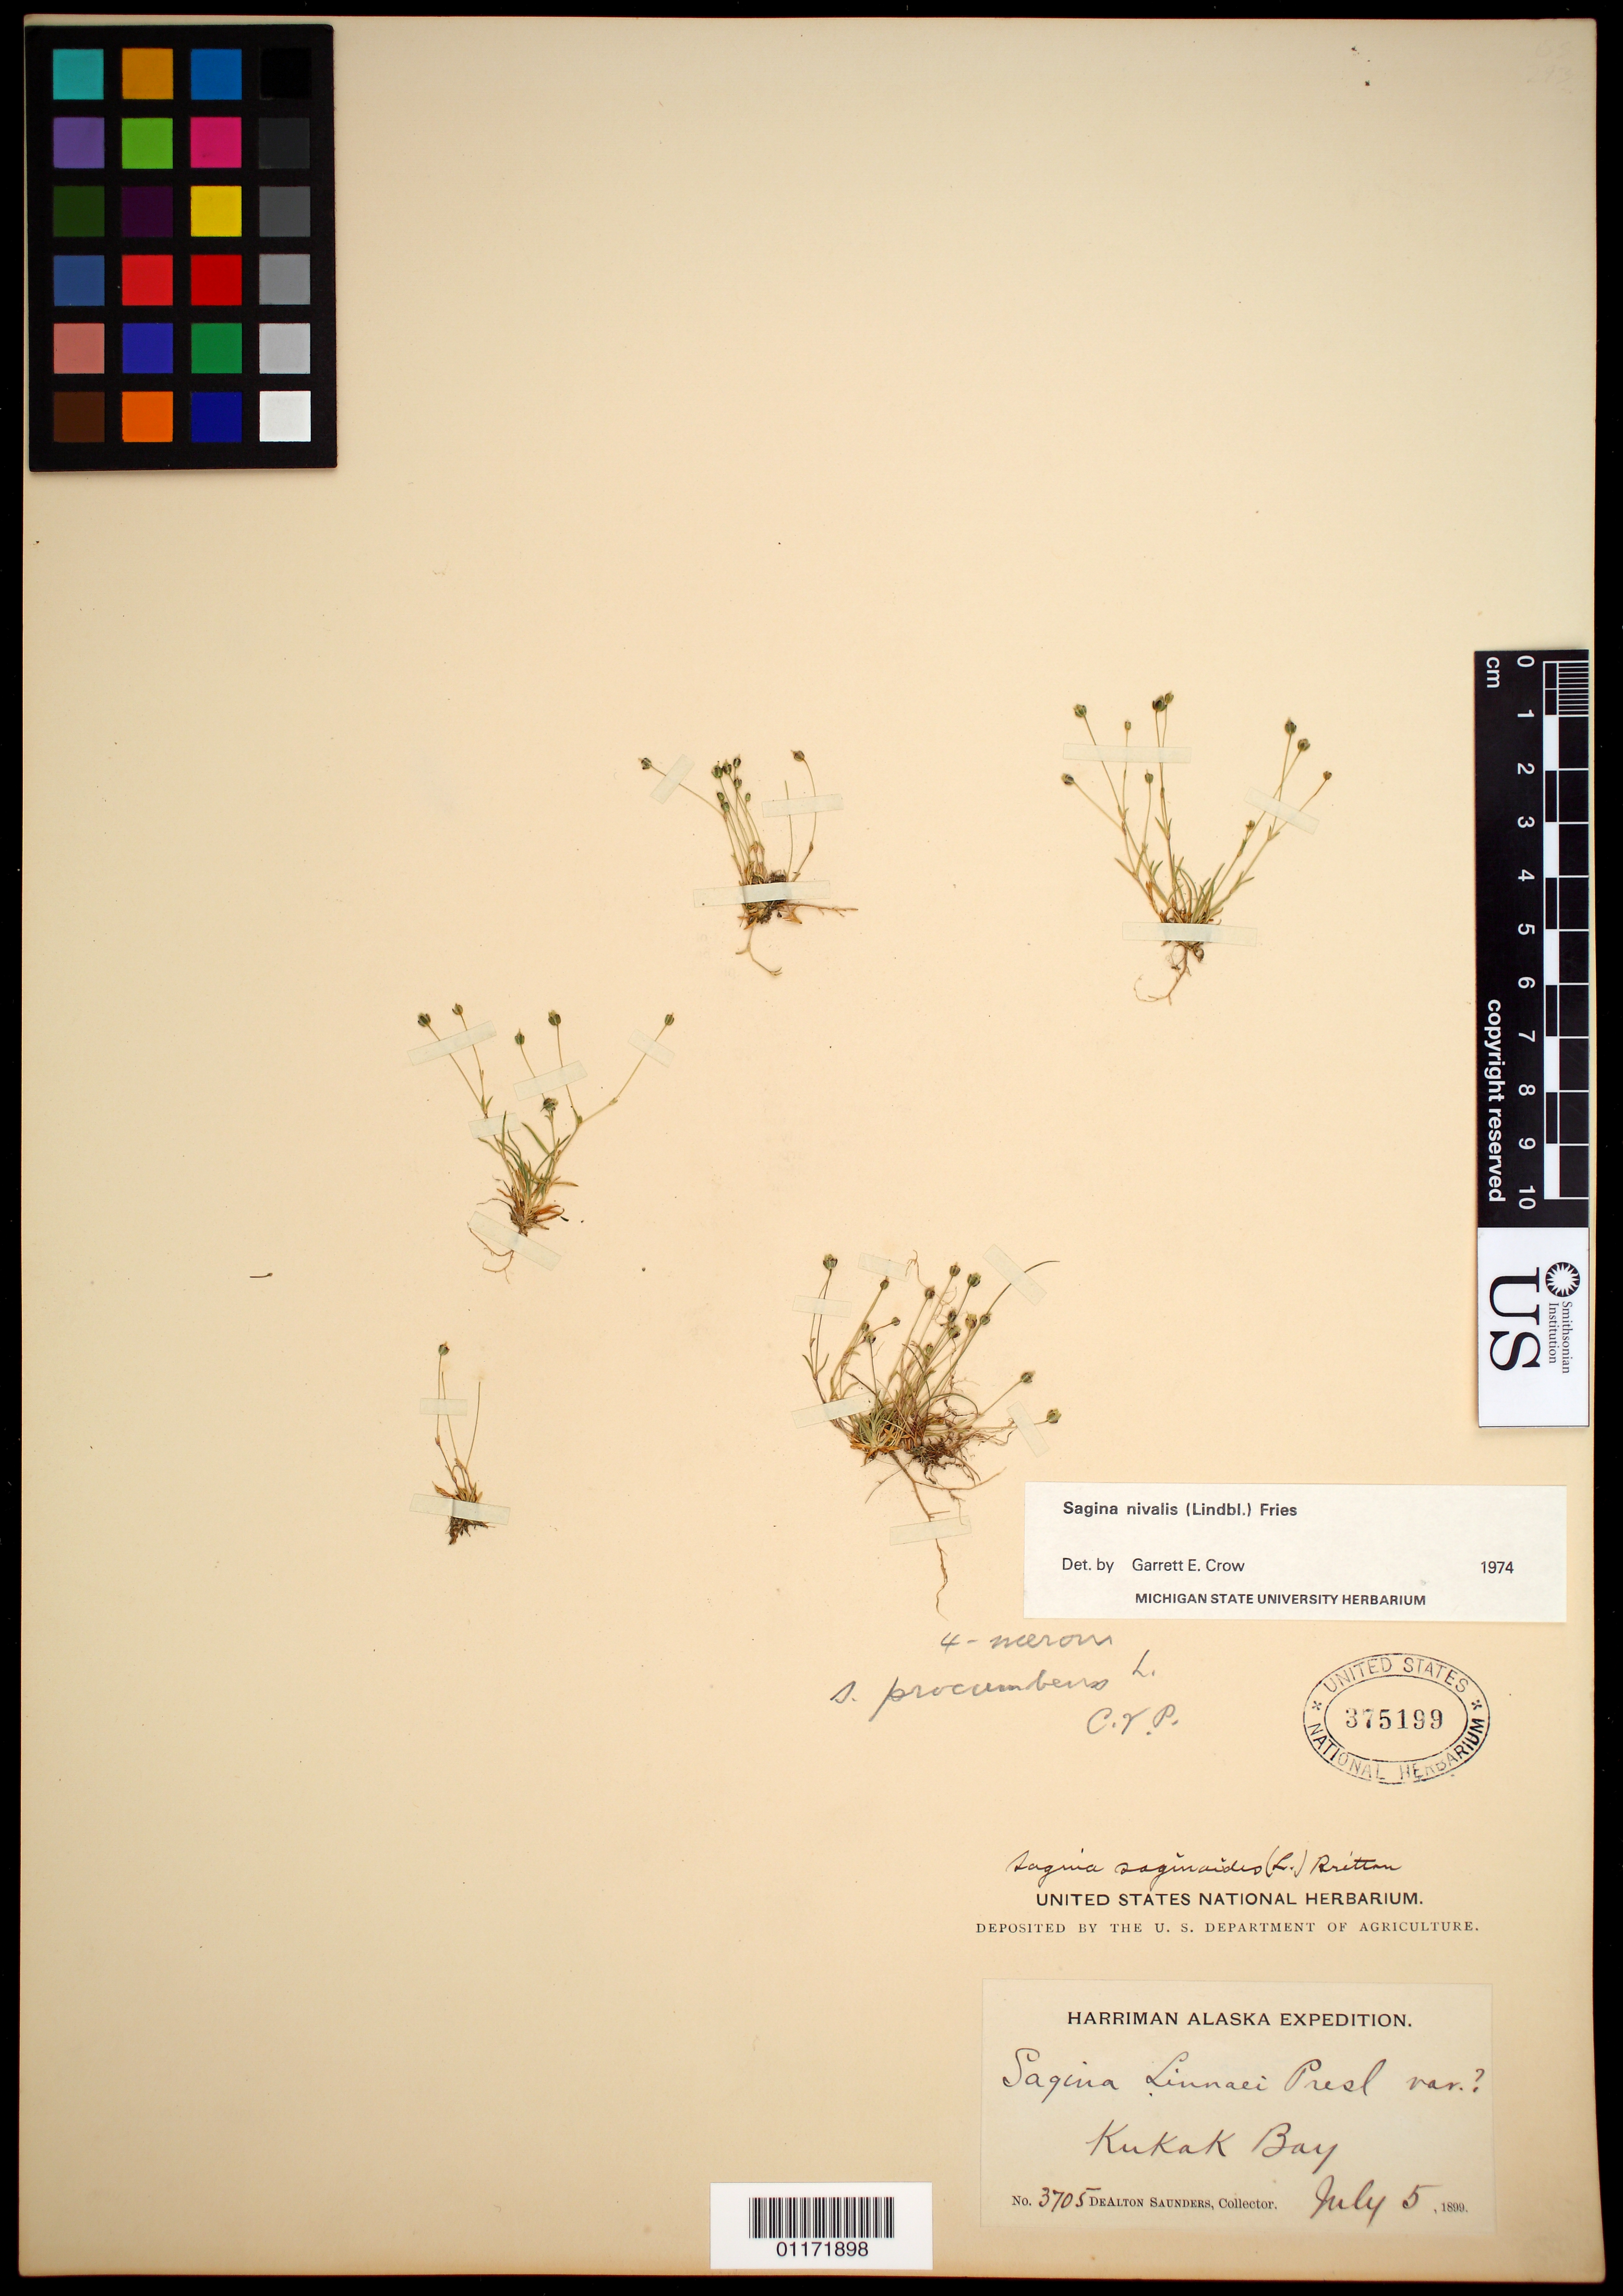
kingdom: Plantae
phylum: Tracheophyta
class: Magnoliopsida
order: Caryophyllales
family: Caryophyllaceae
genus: Sagina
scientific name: Sagina nivalis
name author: (Lindblom) Fr.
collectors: D. Saunders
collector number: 3705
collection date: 1899-07-05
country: United States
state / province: Alaska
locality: Kukak Bay.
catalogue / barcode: US 375199